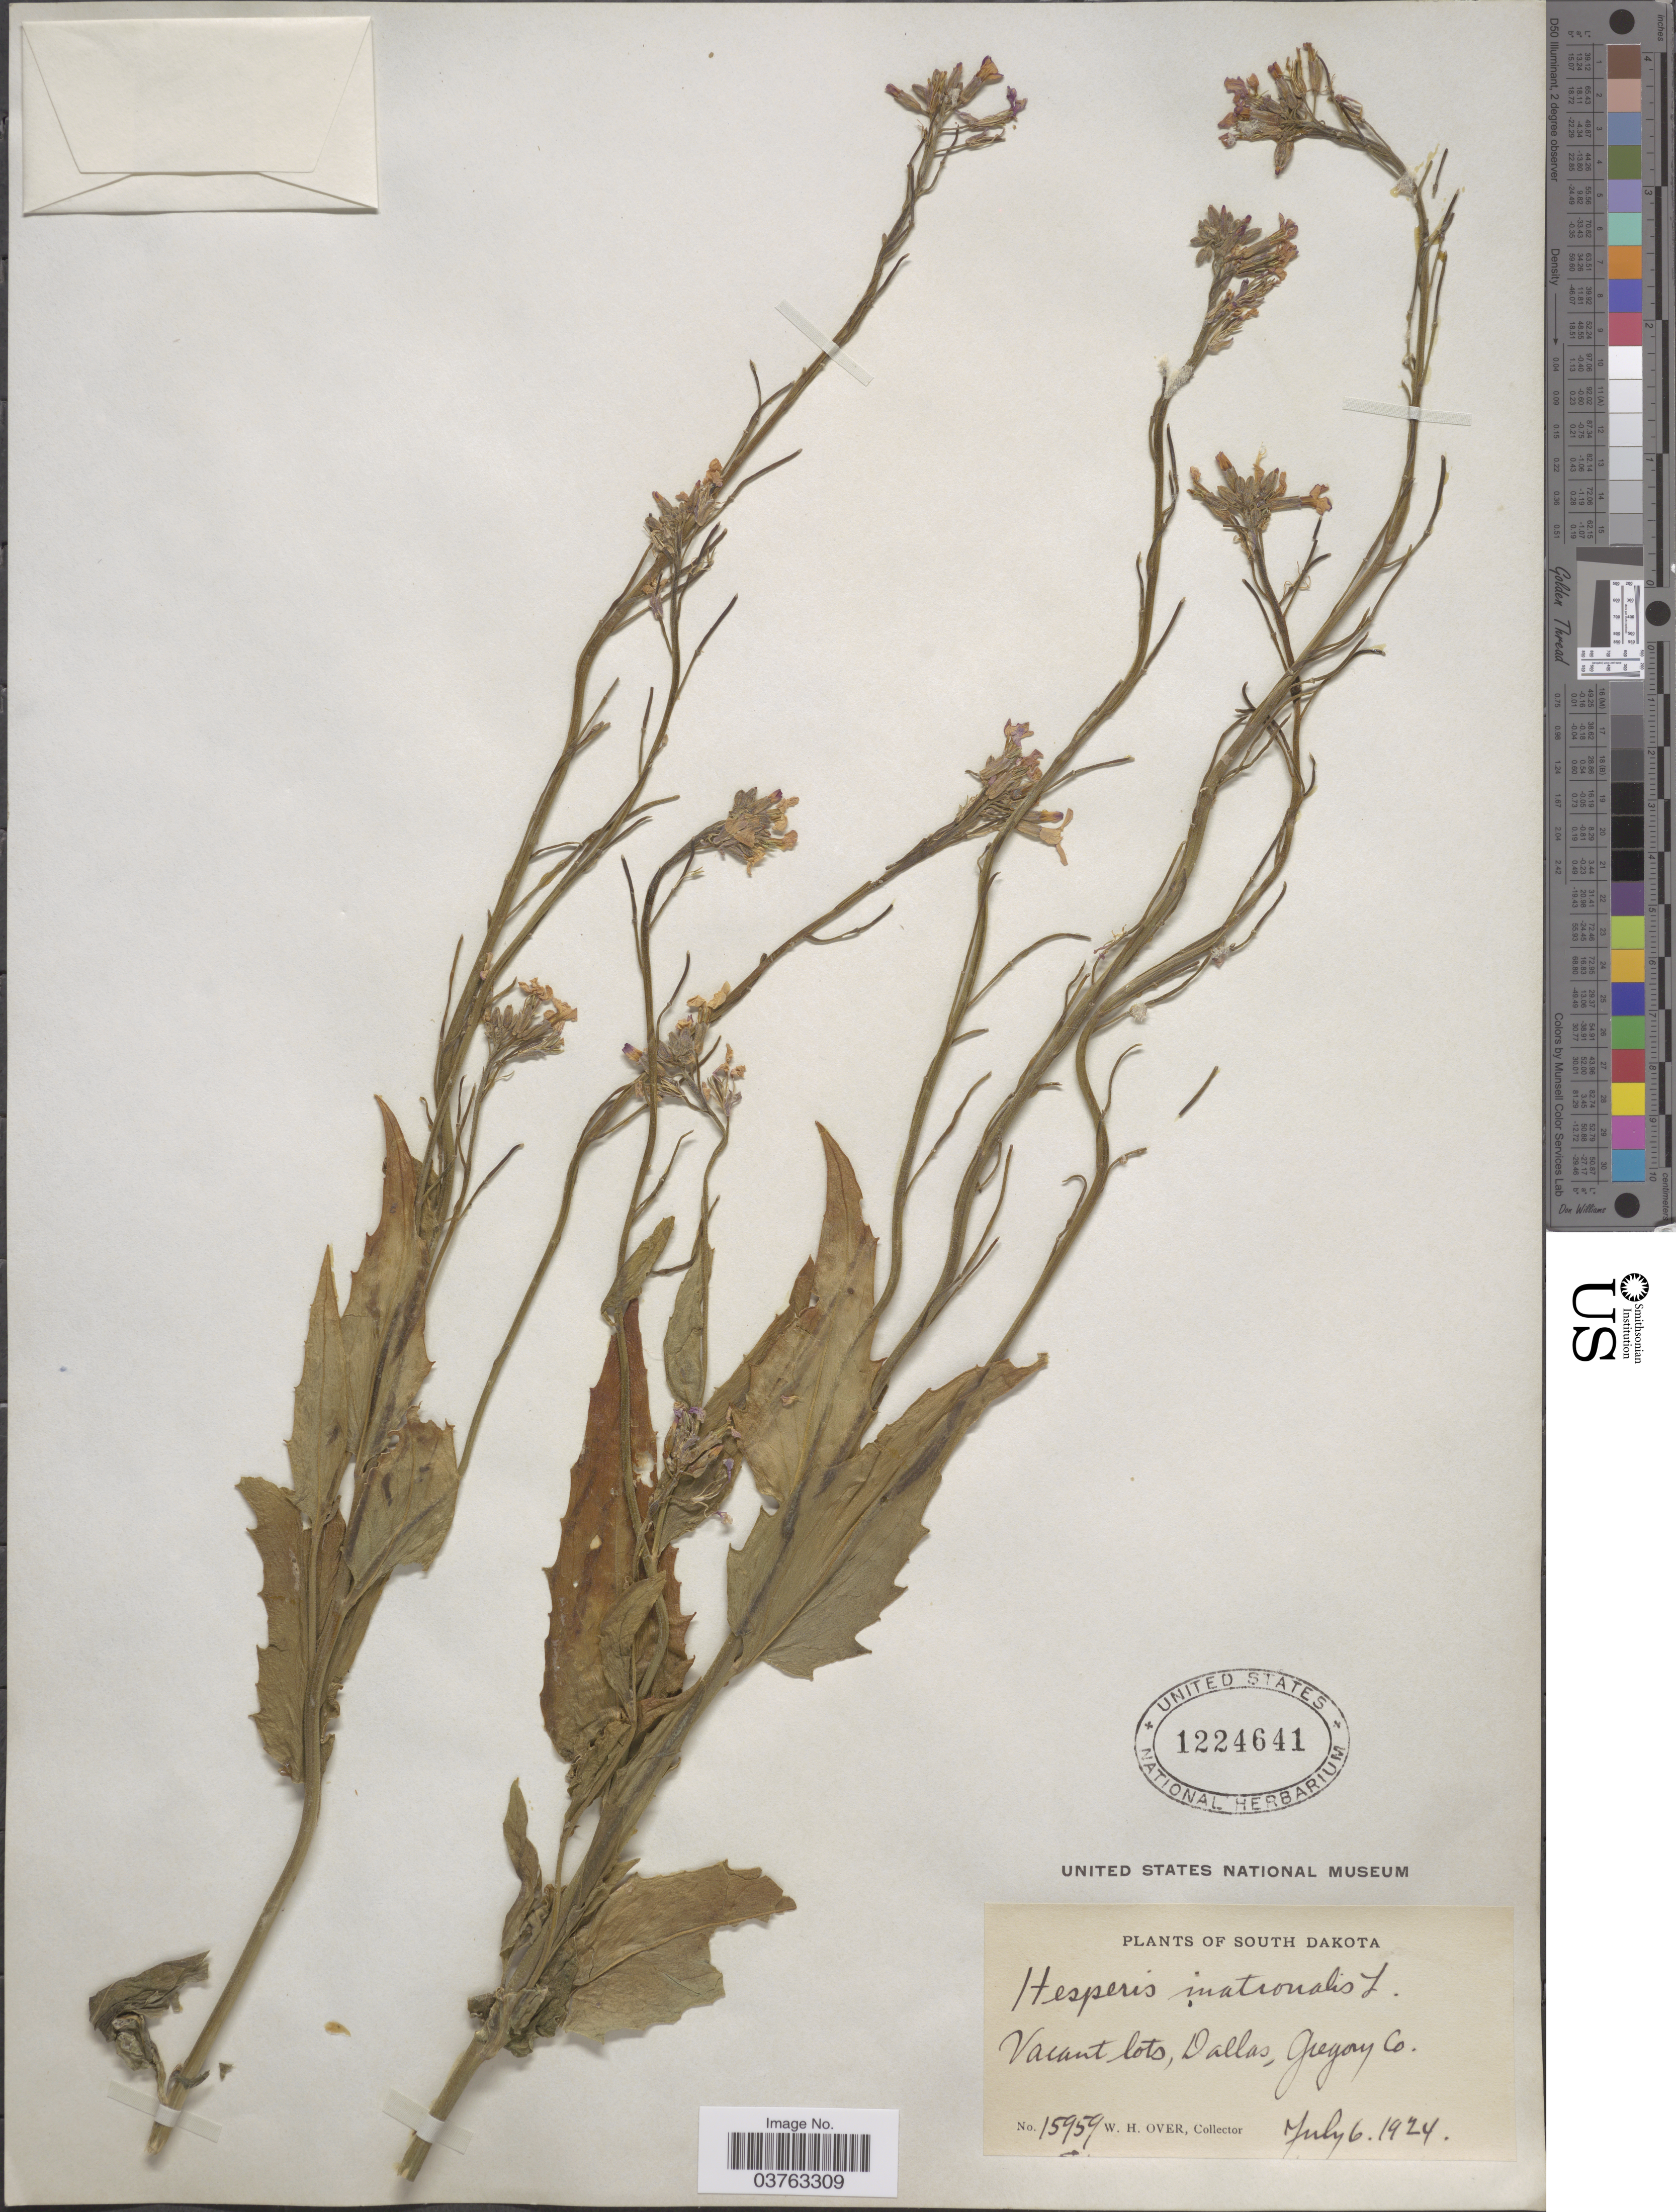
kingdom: Plantae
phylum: Tracheophyta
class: Magnoliopsida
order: Brassicales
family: Brassicaceae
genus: Hesperis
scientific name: Hesperis matronalis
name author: L.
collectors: W. Over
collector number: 15959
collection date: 1924-07-06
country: United States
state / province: South Dakota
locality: Vacant lots, Dallas, Gregory Co.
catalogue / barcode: US 1224641